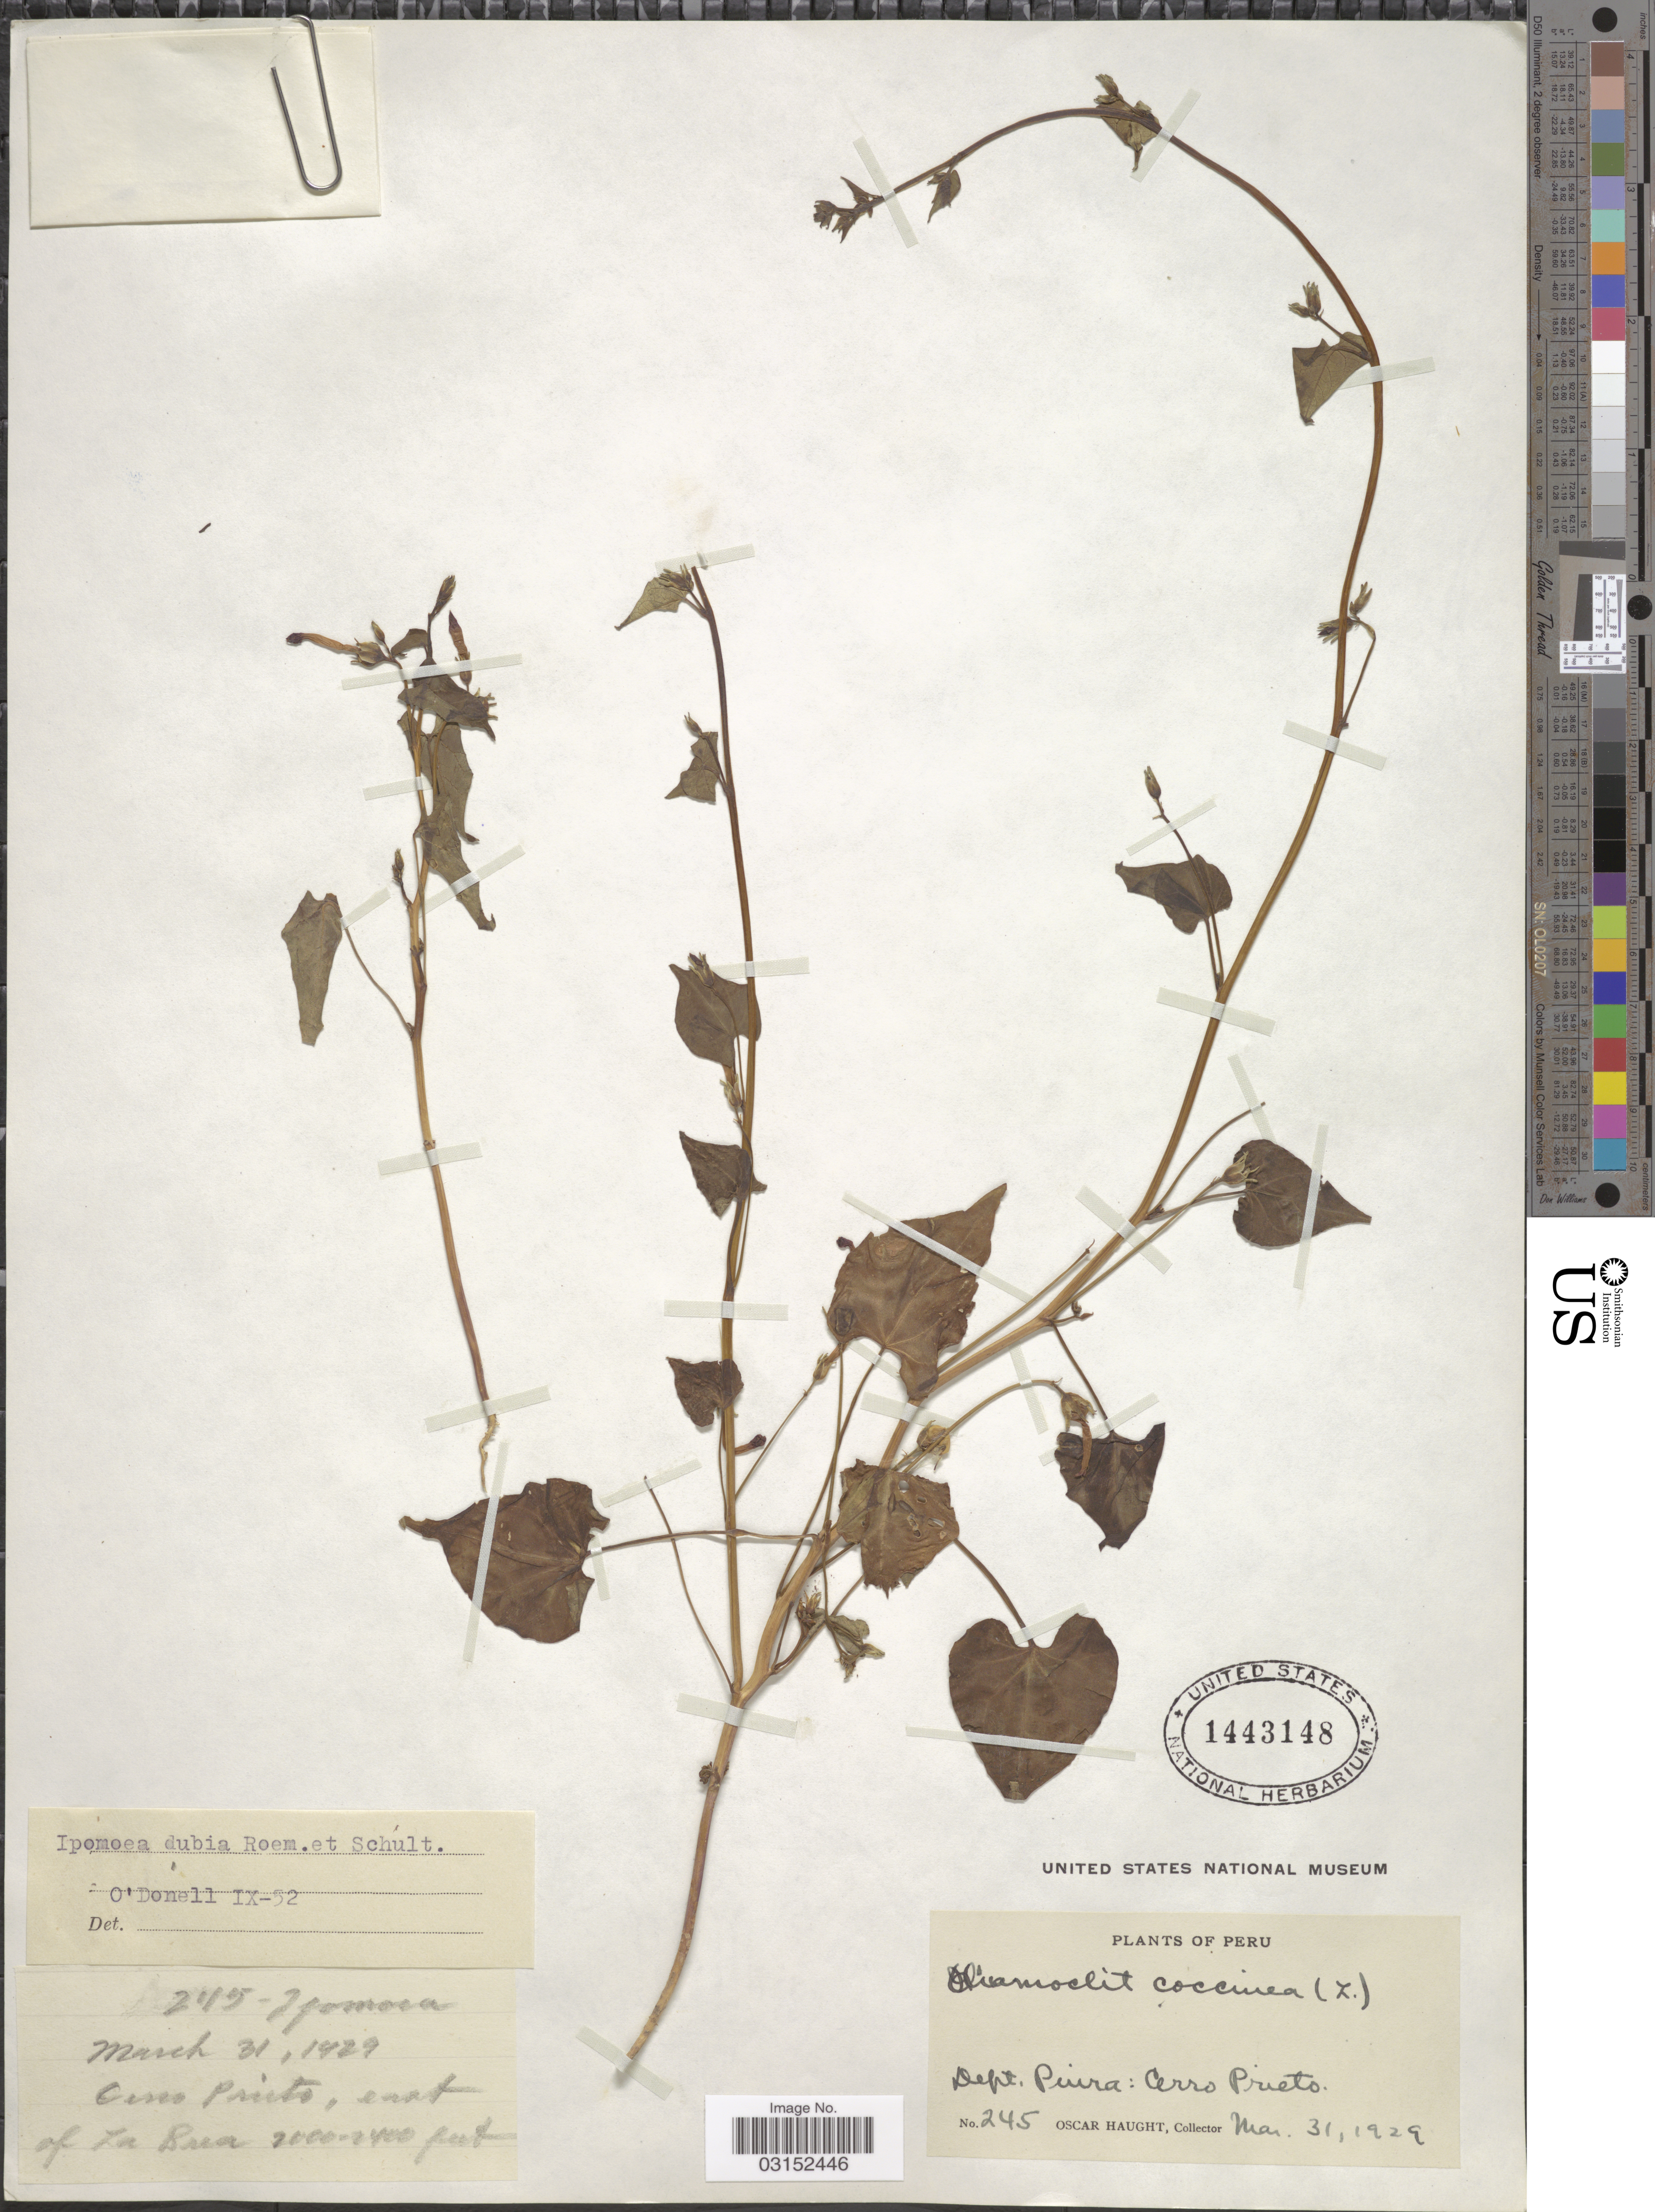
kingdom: Plantae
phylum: Tracheophyta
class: Magnoliopsida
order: Solanales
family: Convolvulaceae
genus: Ipomoea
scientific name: Ipomoea dubia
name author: Roem. & Schult.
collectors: O. Haught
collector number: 245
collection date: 1929-03-31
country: Peru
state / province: Piura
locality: Dept. Piura: Cerro Prieto, east of La Brea.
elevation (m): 610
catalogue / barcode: US 1443148